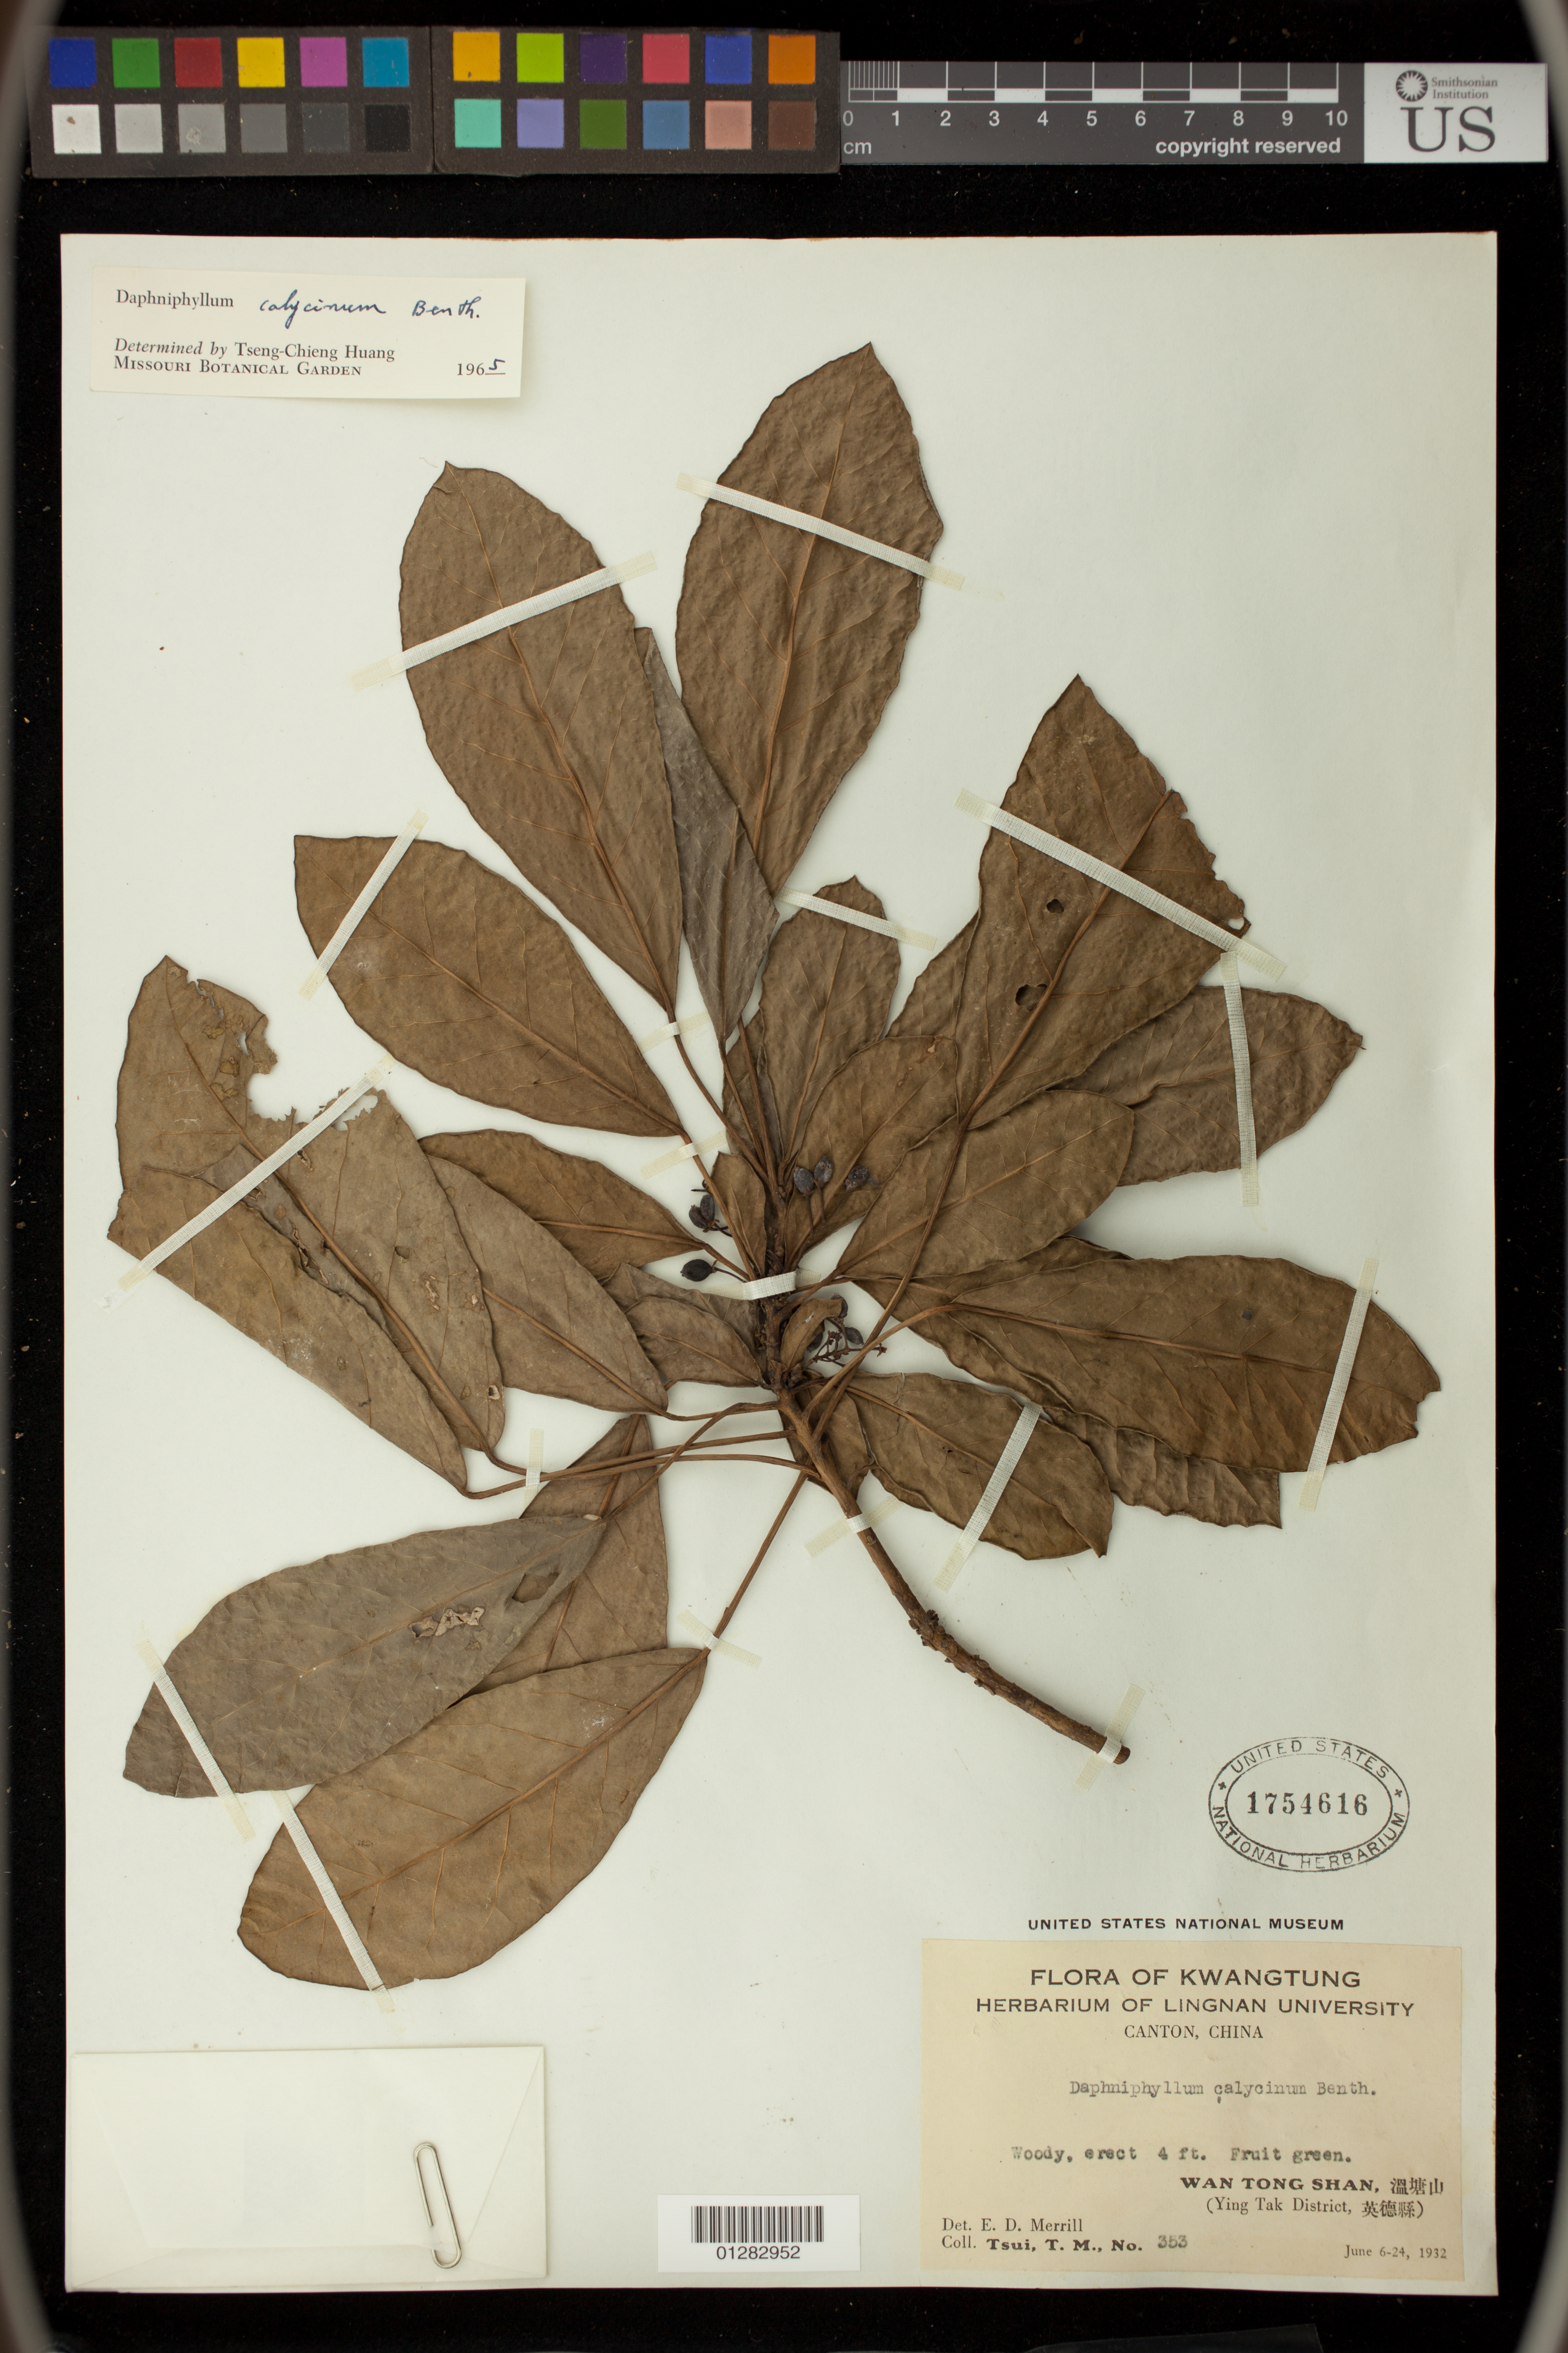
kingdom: Plantae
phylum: Tracheophyta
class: Magnoliopsida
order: Saxifragales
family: Daphniphyllaceae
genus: Daphniphyllum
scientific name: Daphniphyllum calycinum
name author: Benth.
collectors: T. Tsui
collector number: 353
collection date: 1932-06-06/1932-06-24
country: China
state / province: Guangdong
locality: Wan Tong Shan, Ying Tak District, Kwangtung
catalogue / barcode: US 1754616